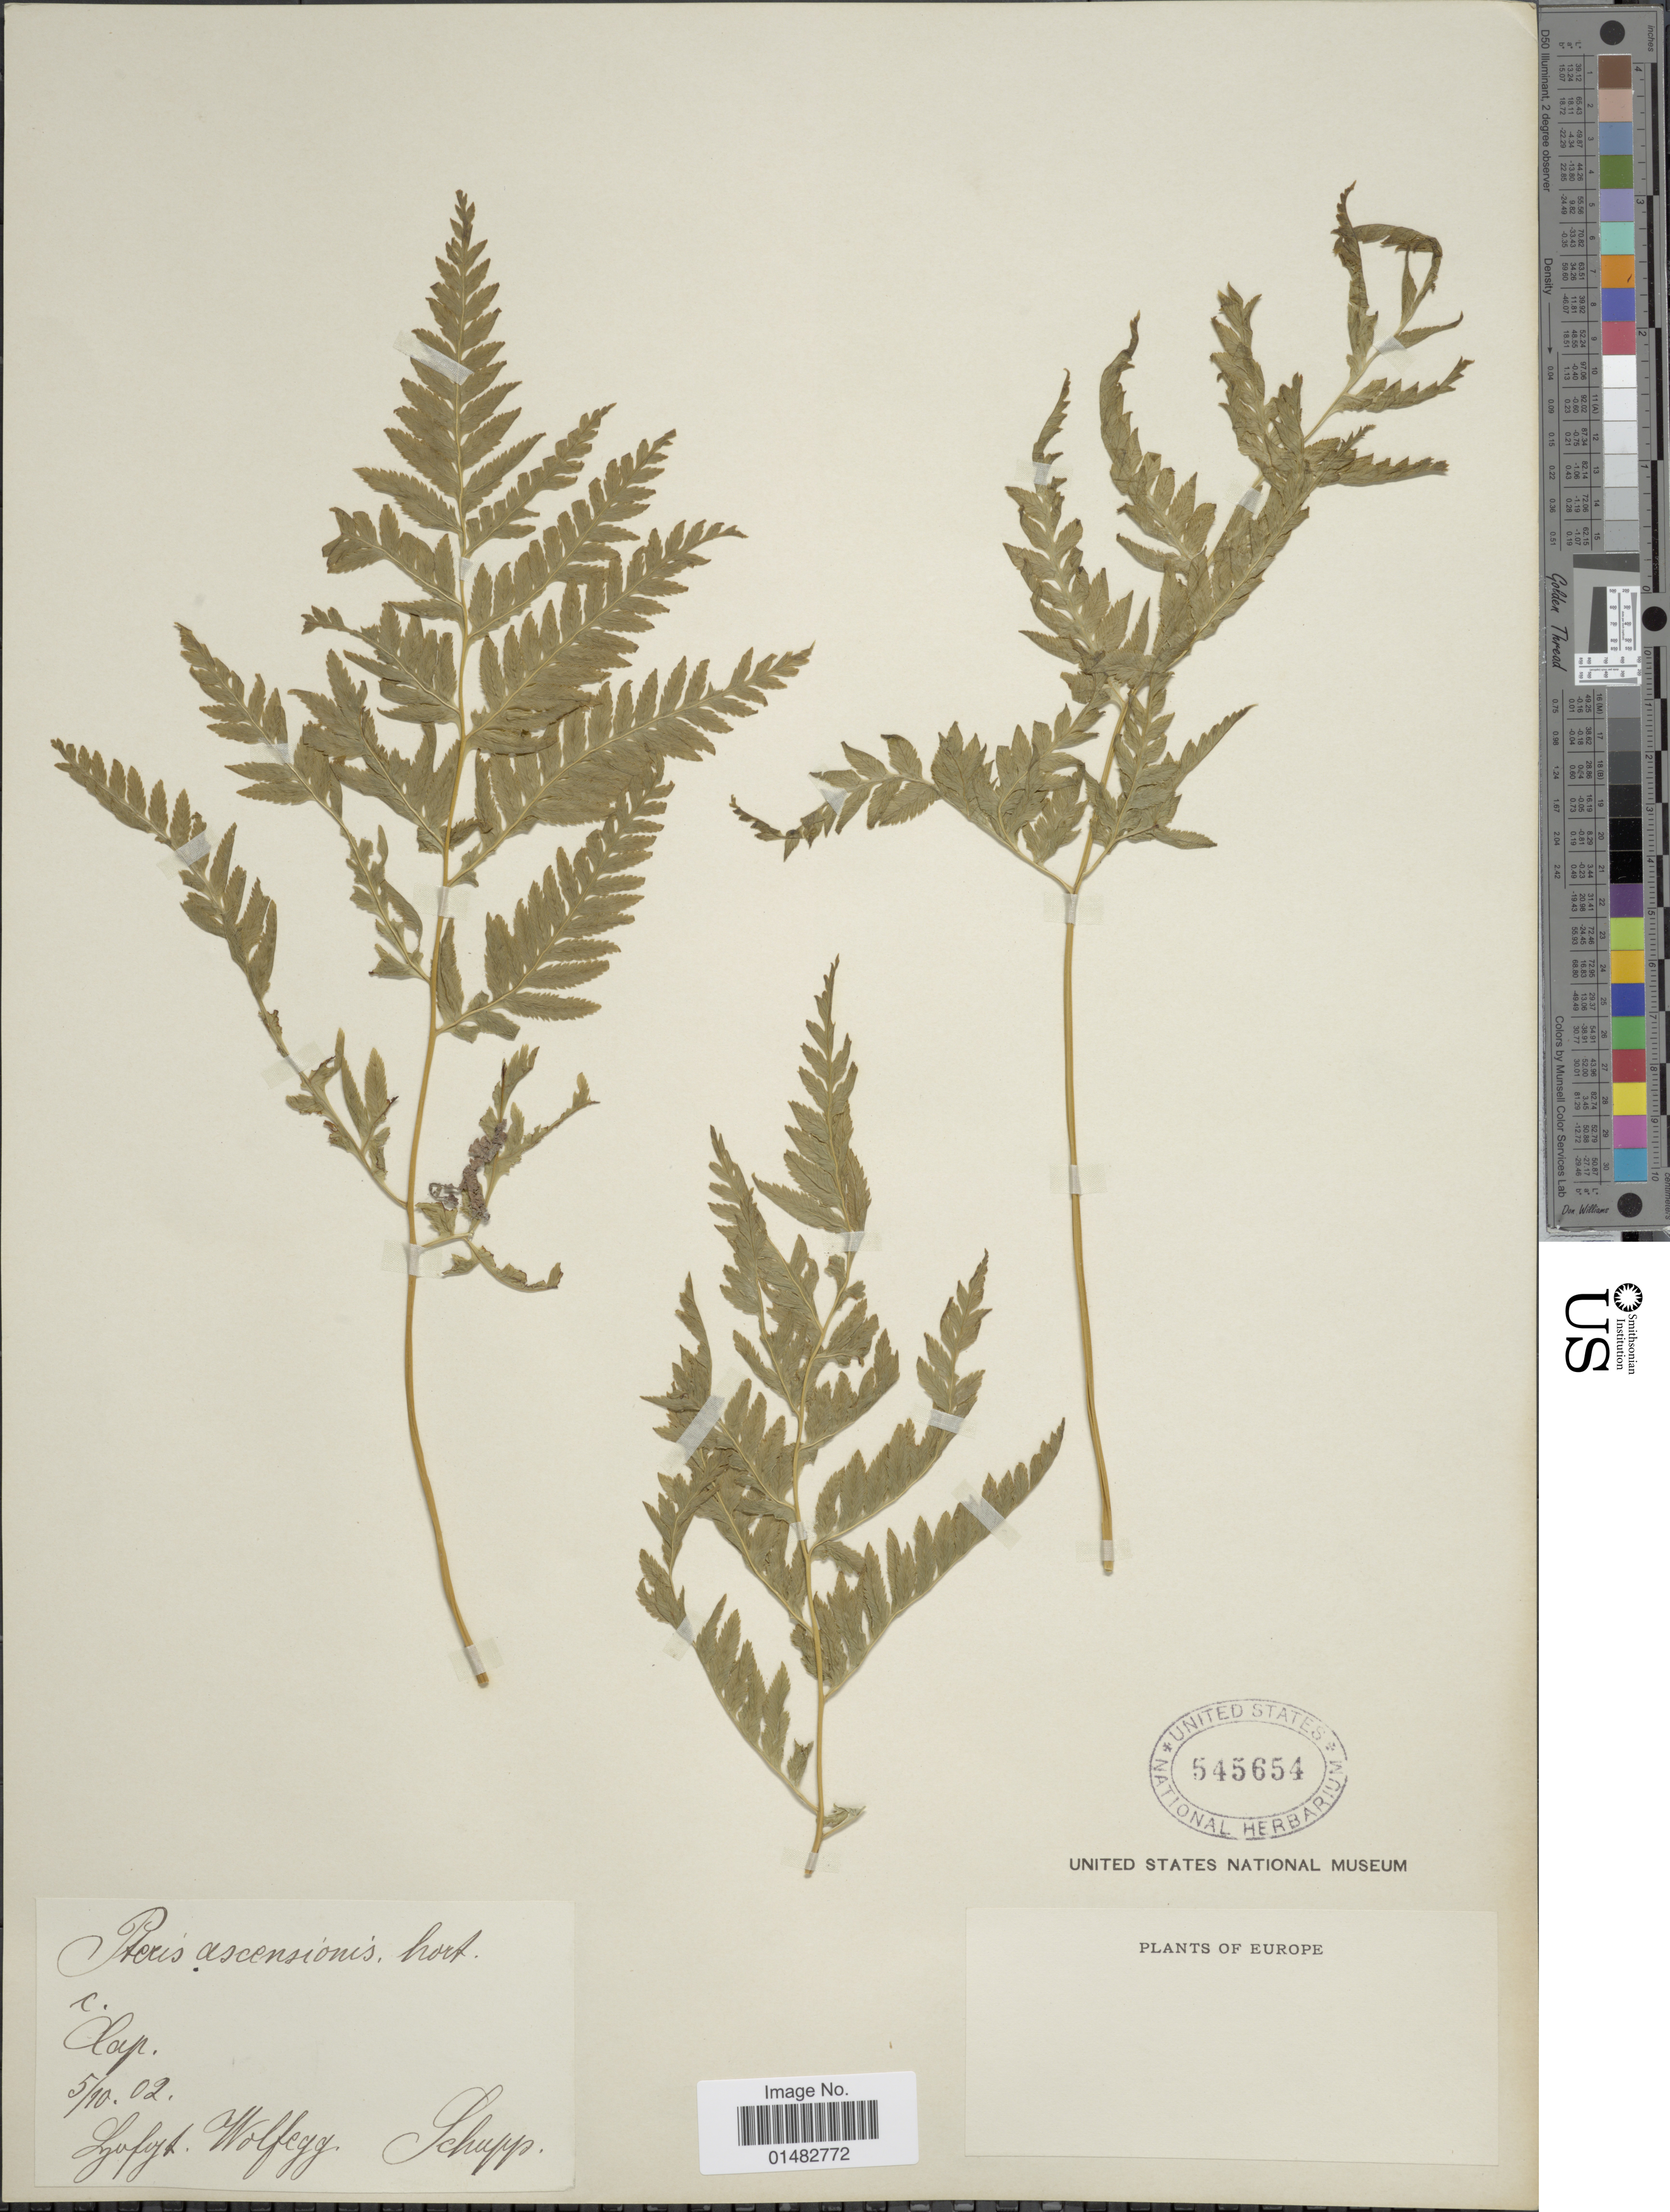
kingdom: Plantae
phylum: Tracheophyta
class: Polypodiopsida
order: Polypodiales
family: Pteridaceae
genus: Pteris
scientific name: Pteris dentata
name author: Forssk.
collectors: Schupp.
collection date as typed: Transcribed d/m/y: 5/10/2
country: Germany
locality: Lyofort Wolfegg [interpreted]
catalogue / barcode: US 545654